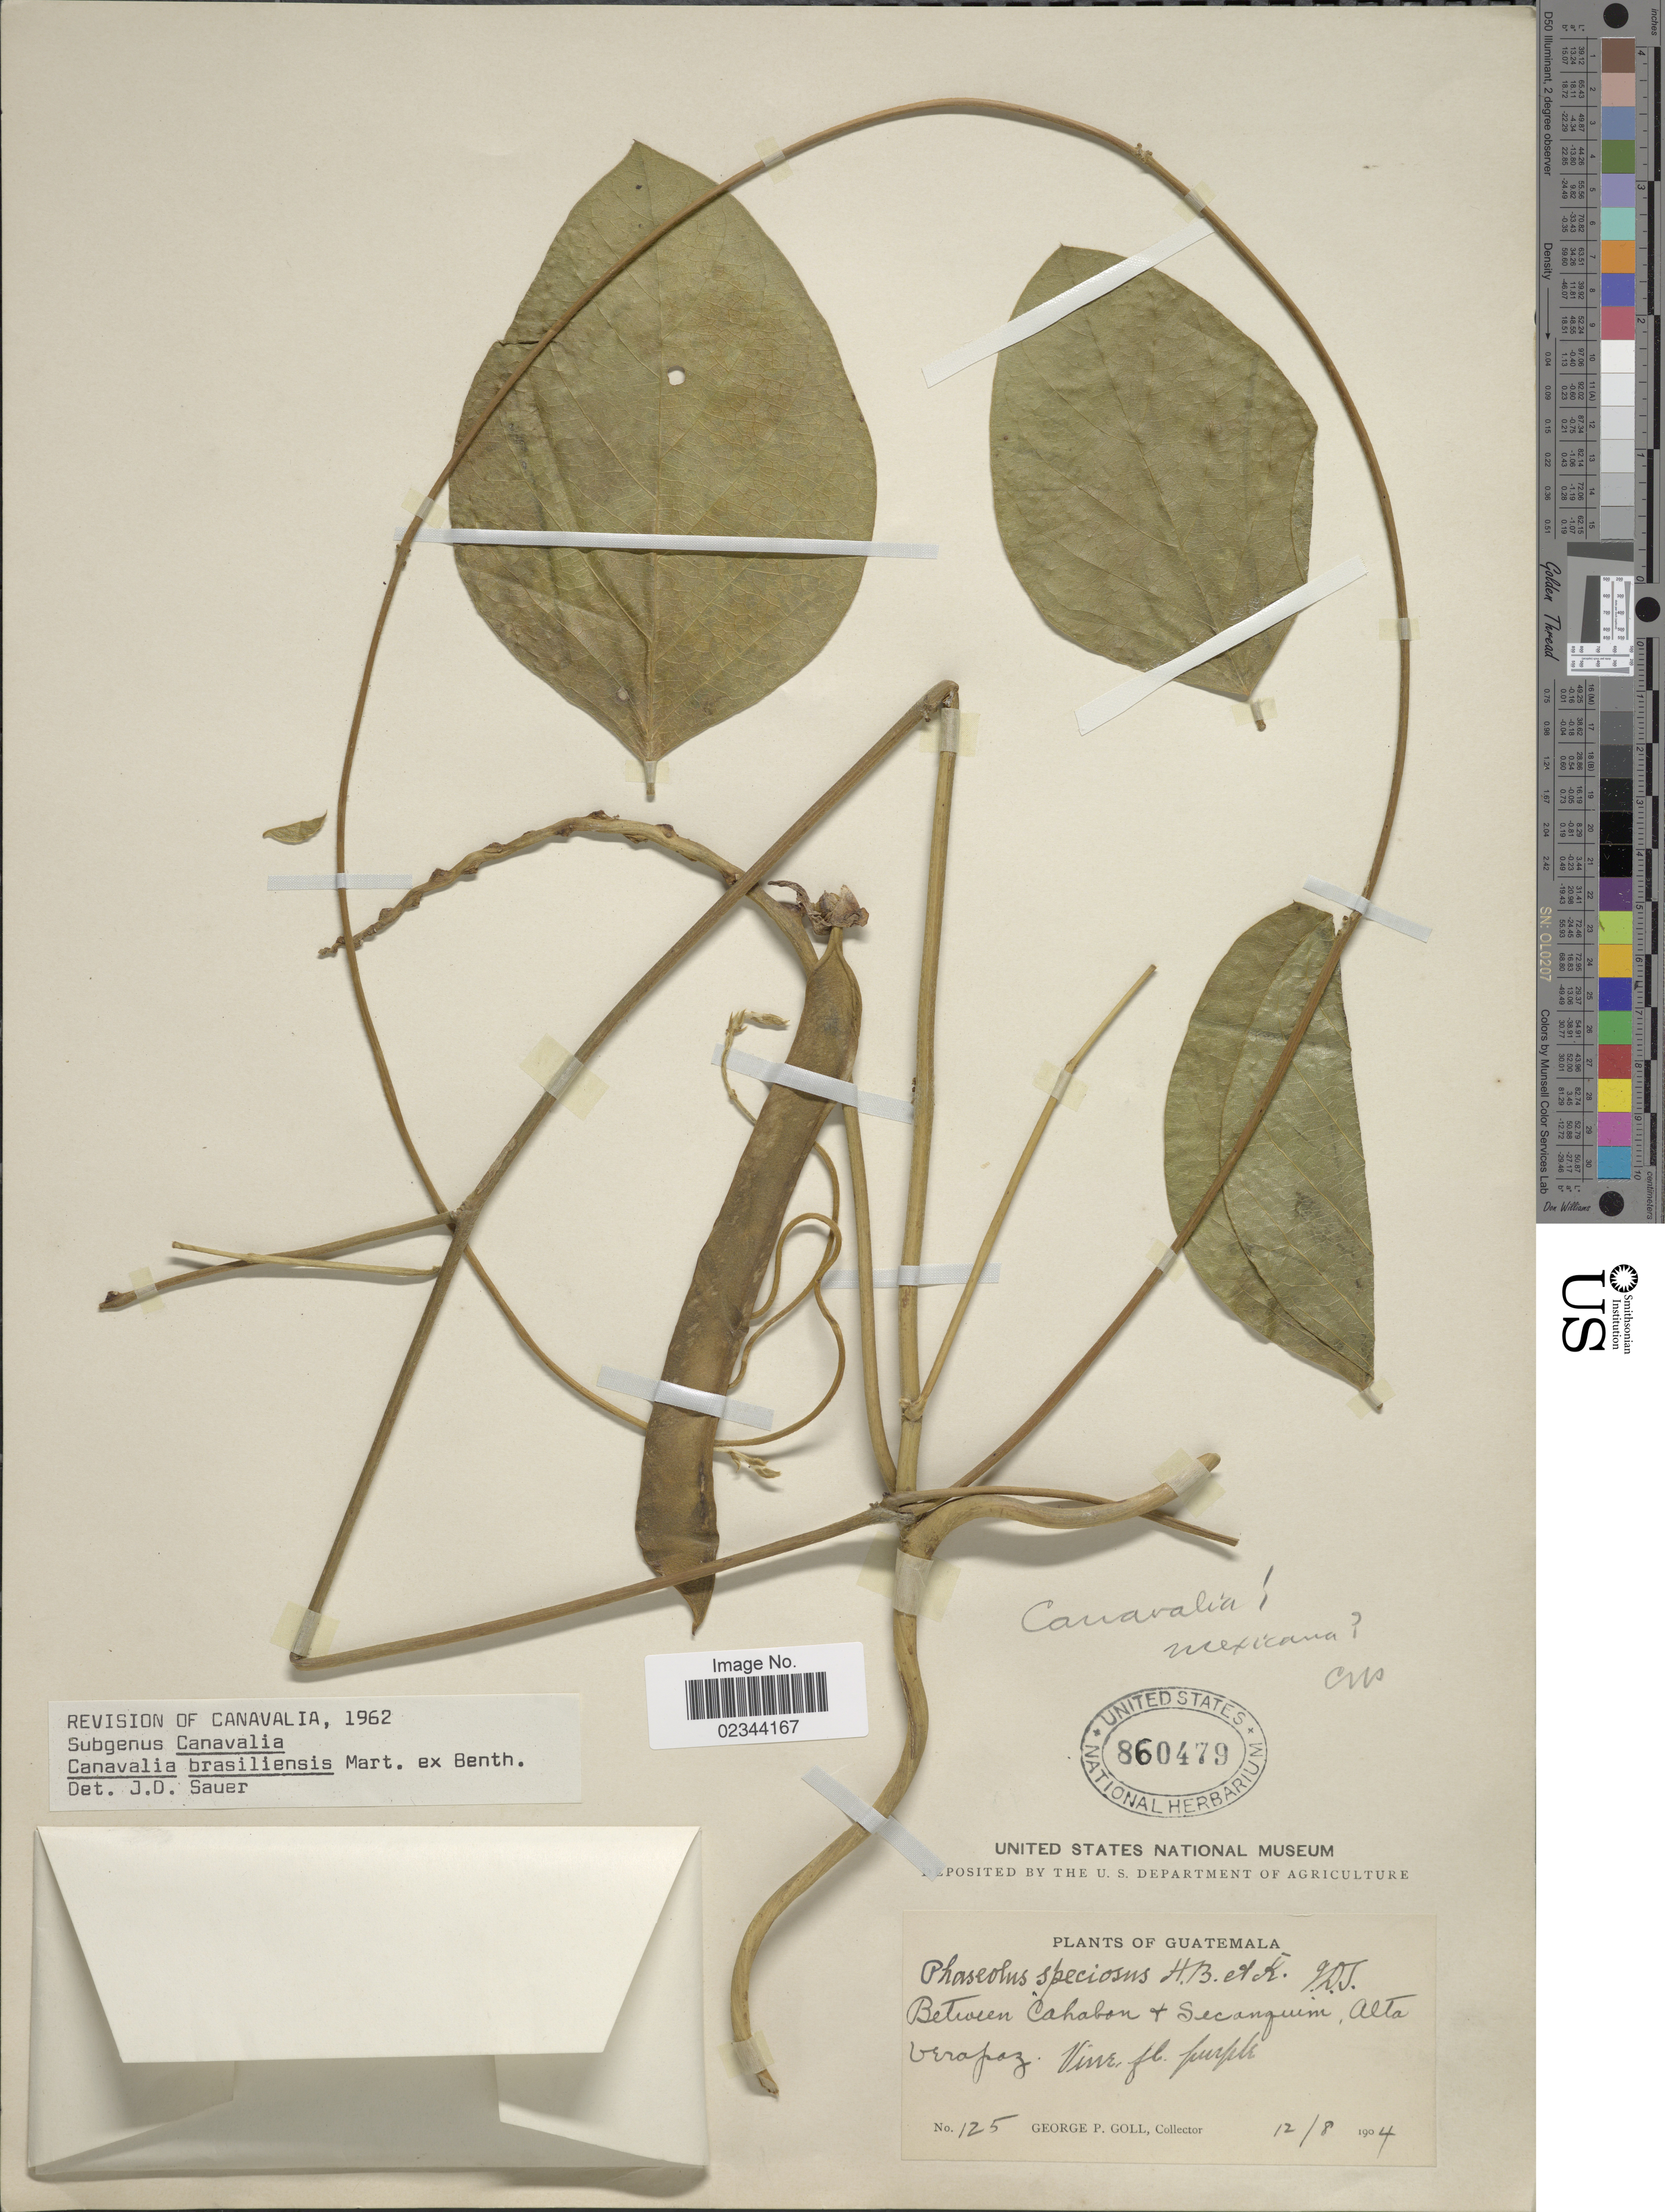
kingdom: Plantae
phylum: Tracheophyta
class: Magnoliopsida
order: Fabales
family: Fabaceae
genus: Canavalia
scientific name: Canavalia brasiliensis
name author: Mart. ex Benth.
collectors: G. P. Goll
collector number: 125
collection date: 1904-08-12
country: Guatemala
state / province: Alta Verapaz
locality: Between Cahabon + Secanguim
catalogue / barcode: US 860479